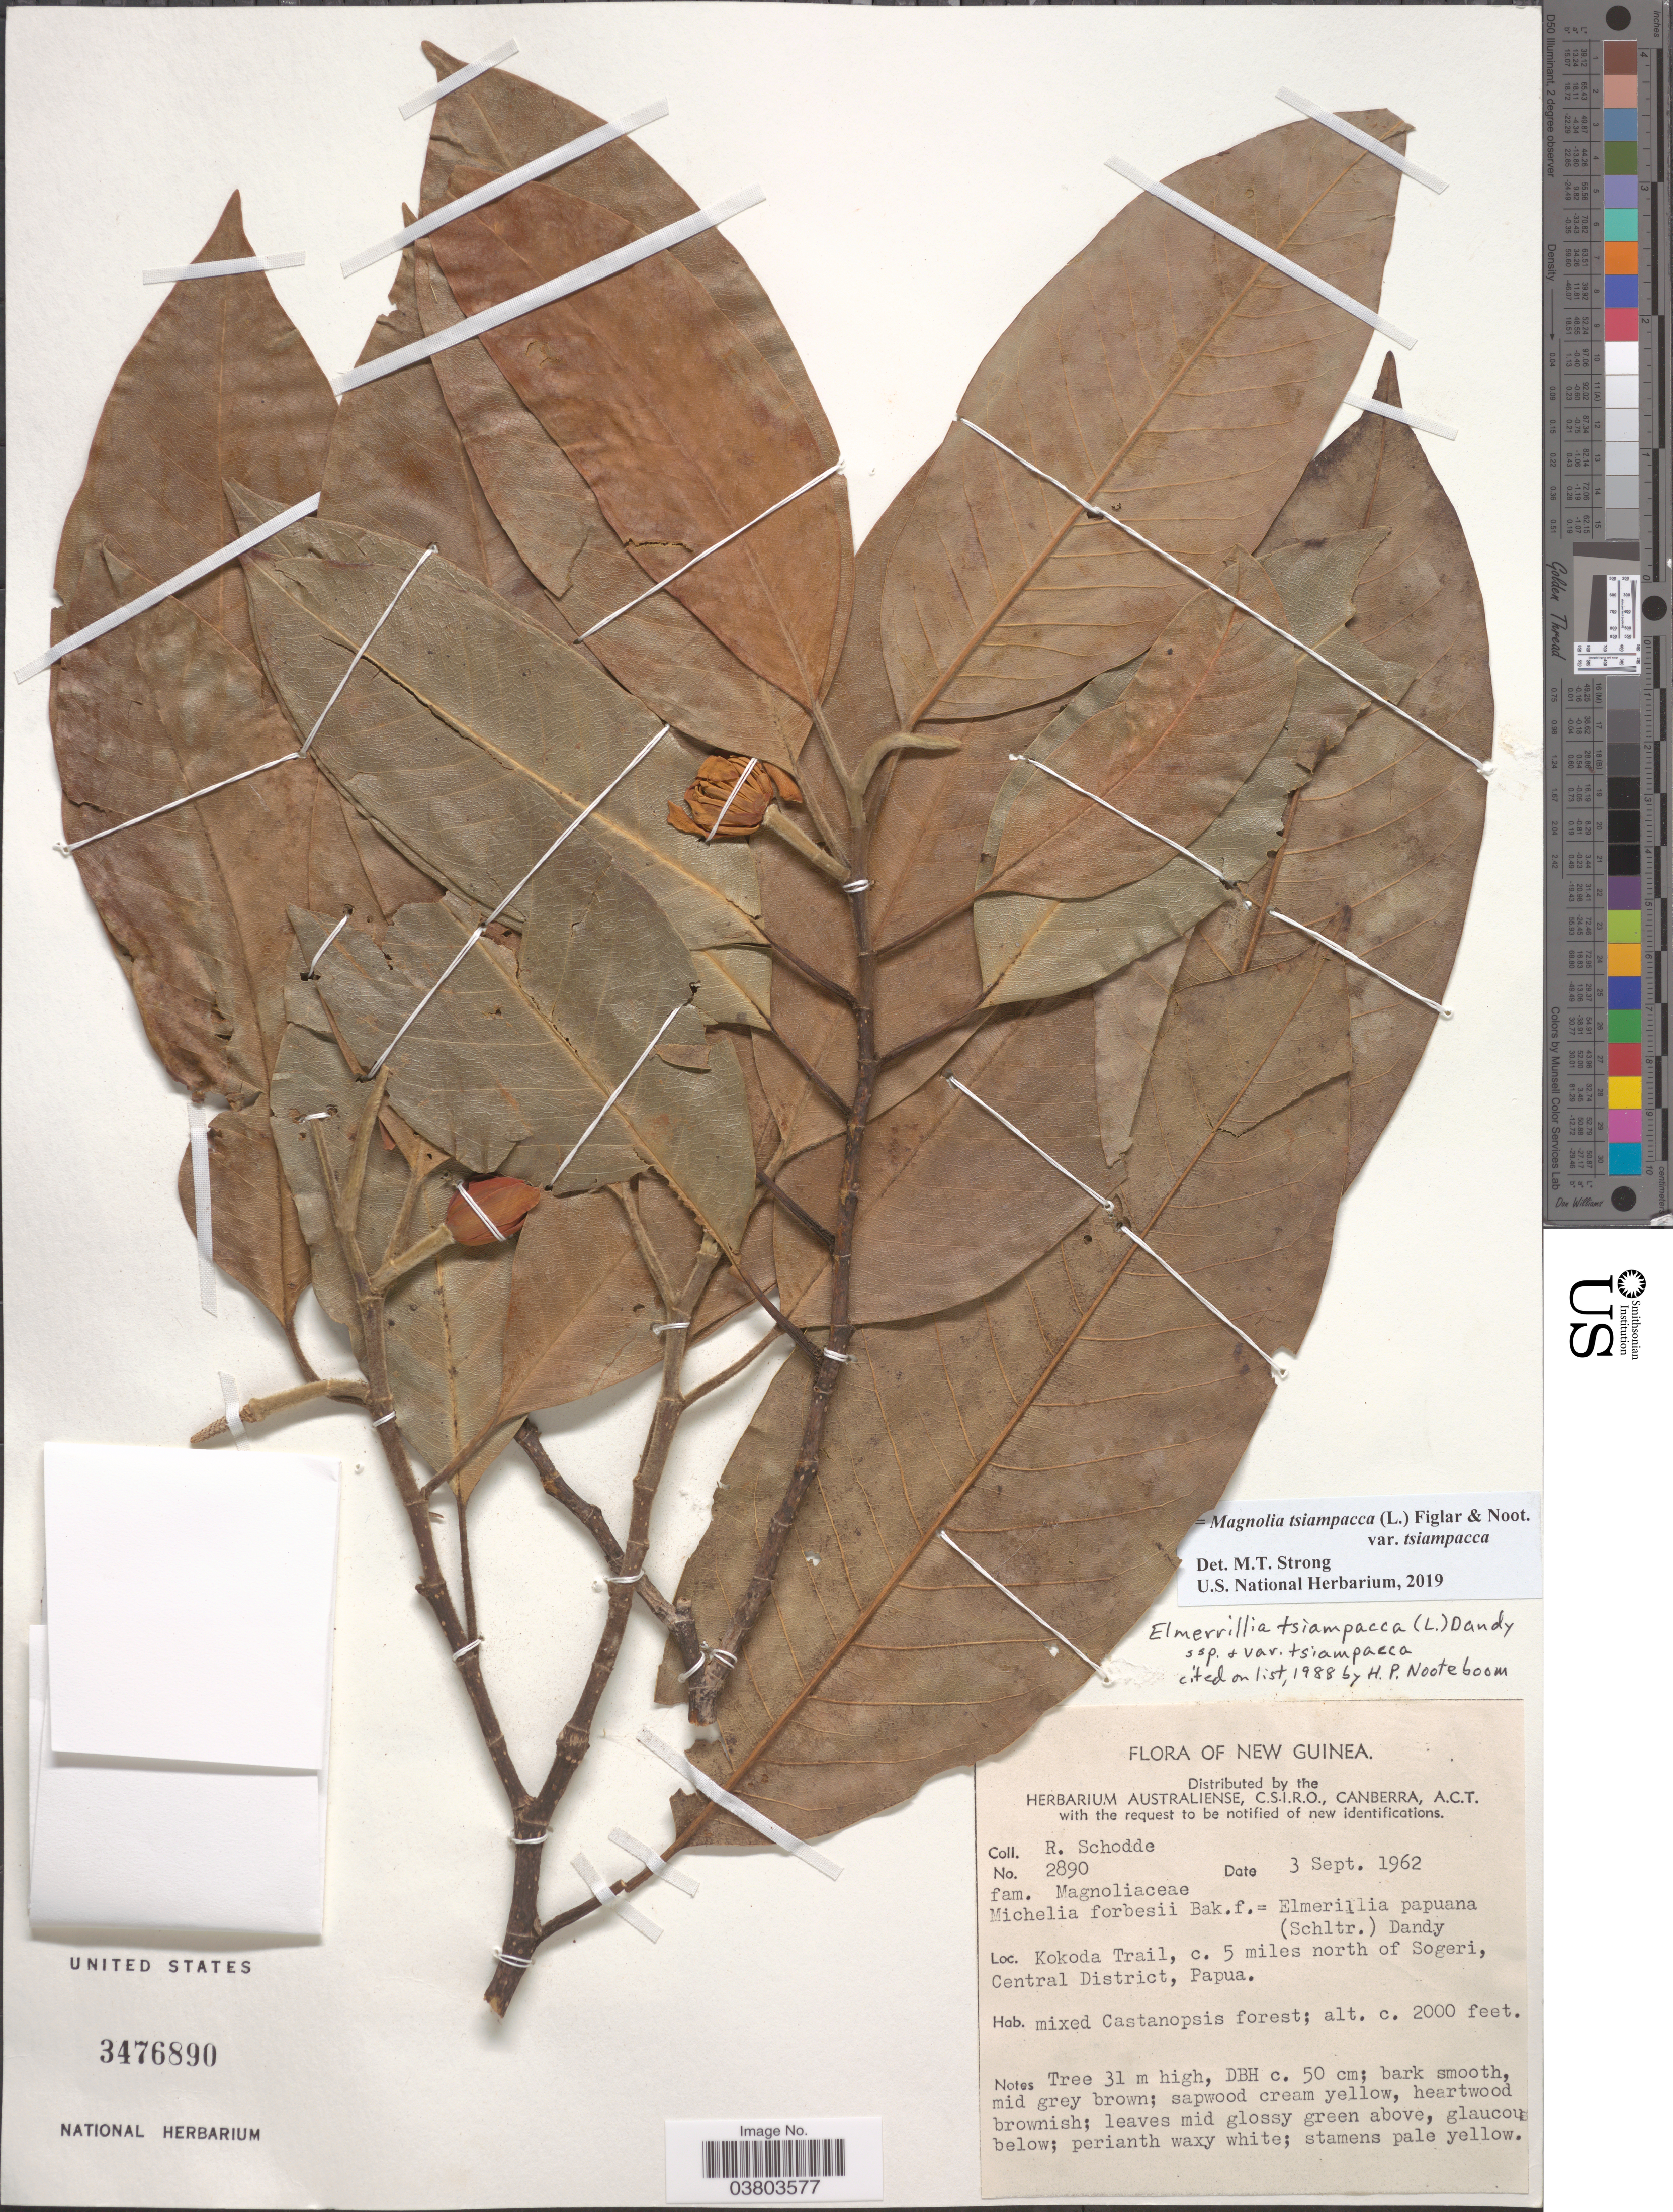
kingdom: Plantae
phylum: Tracheophyta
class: Magnoliopsida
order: Magnoliales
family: Magnoliaceae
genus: Magnolia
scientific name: Magnolia tsiampacca var. tsiampacca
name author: (L.) Figlar & Noot.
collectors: R. Schodde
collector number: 2890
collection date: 1962-09-03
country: Papua New Guinea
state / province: Central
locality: New Guinea. Kokoda Trail, c. 5 miles north of Sogeri, Central District, Papua.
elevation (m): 610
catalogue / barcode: US 3476890